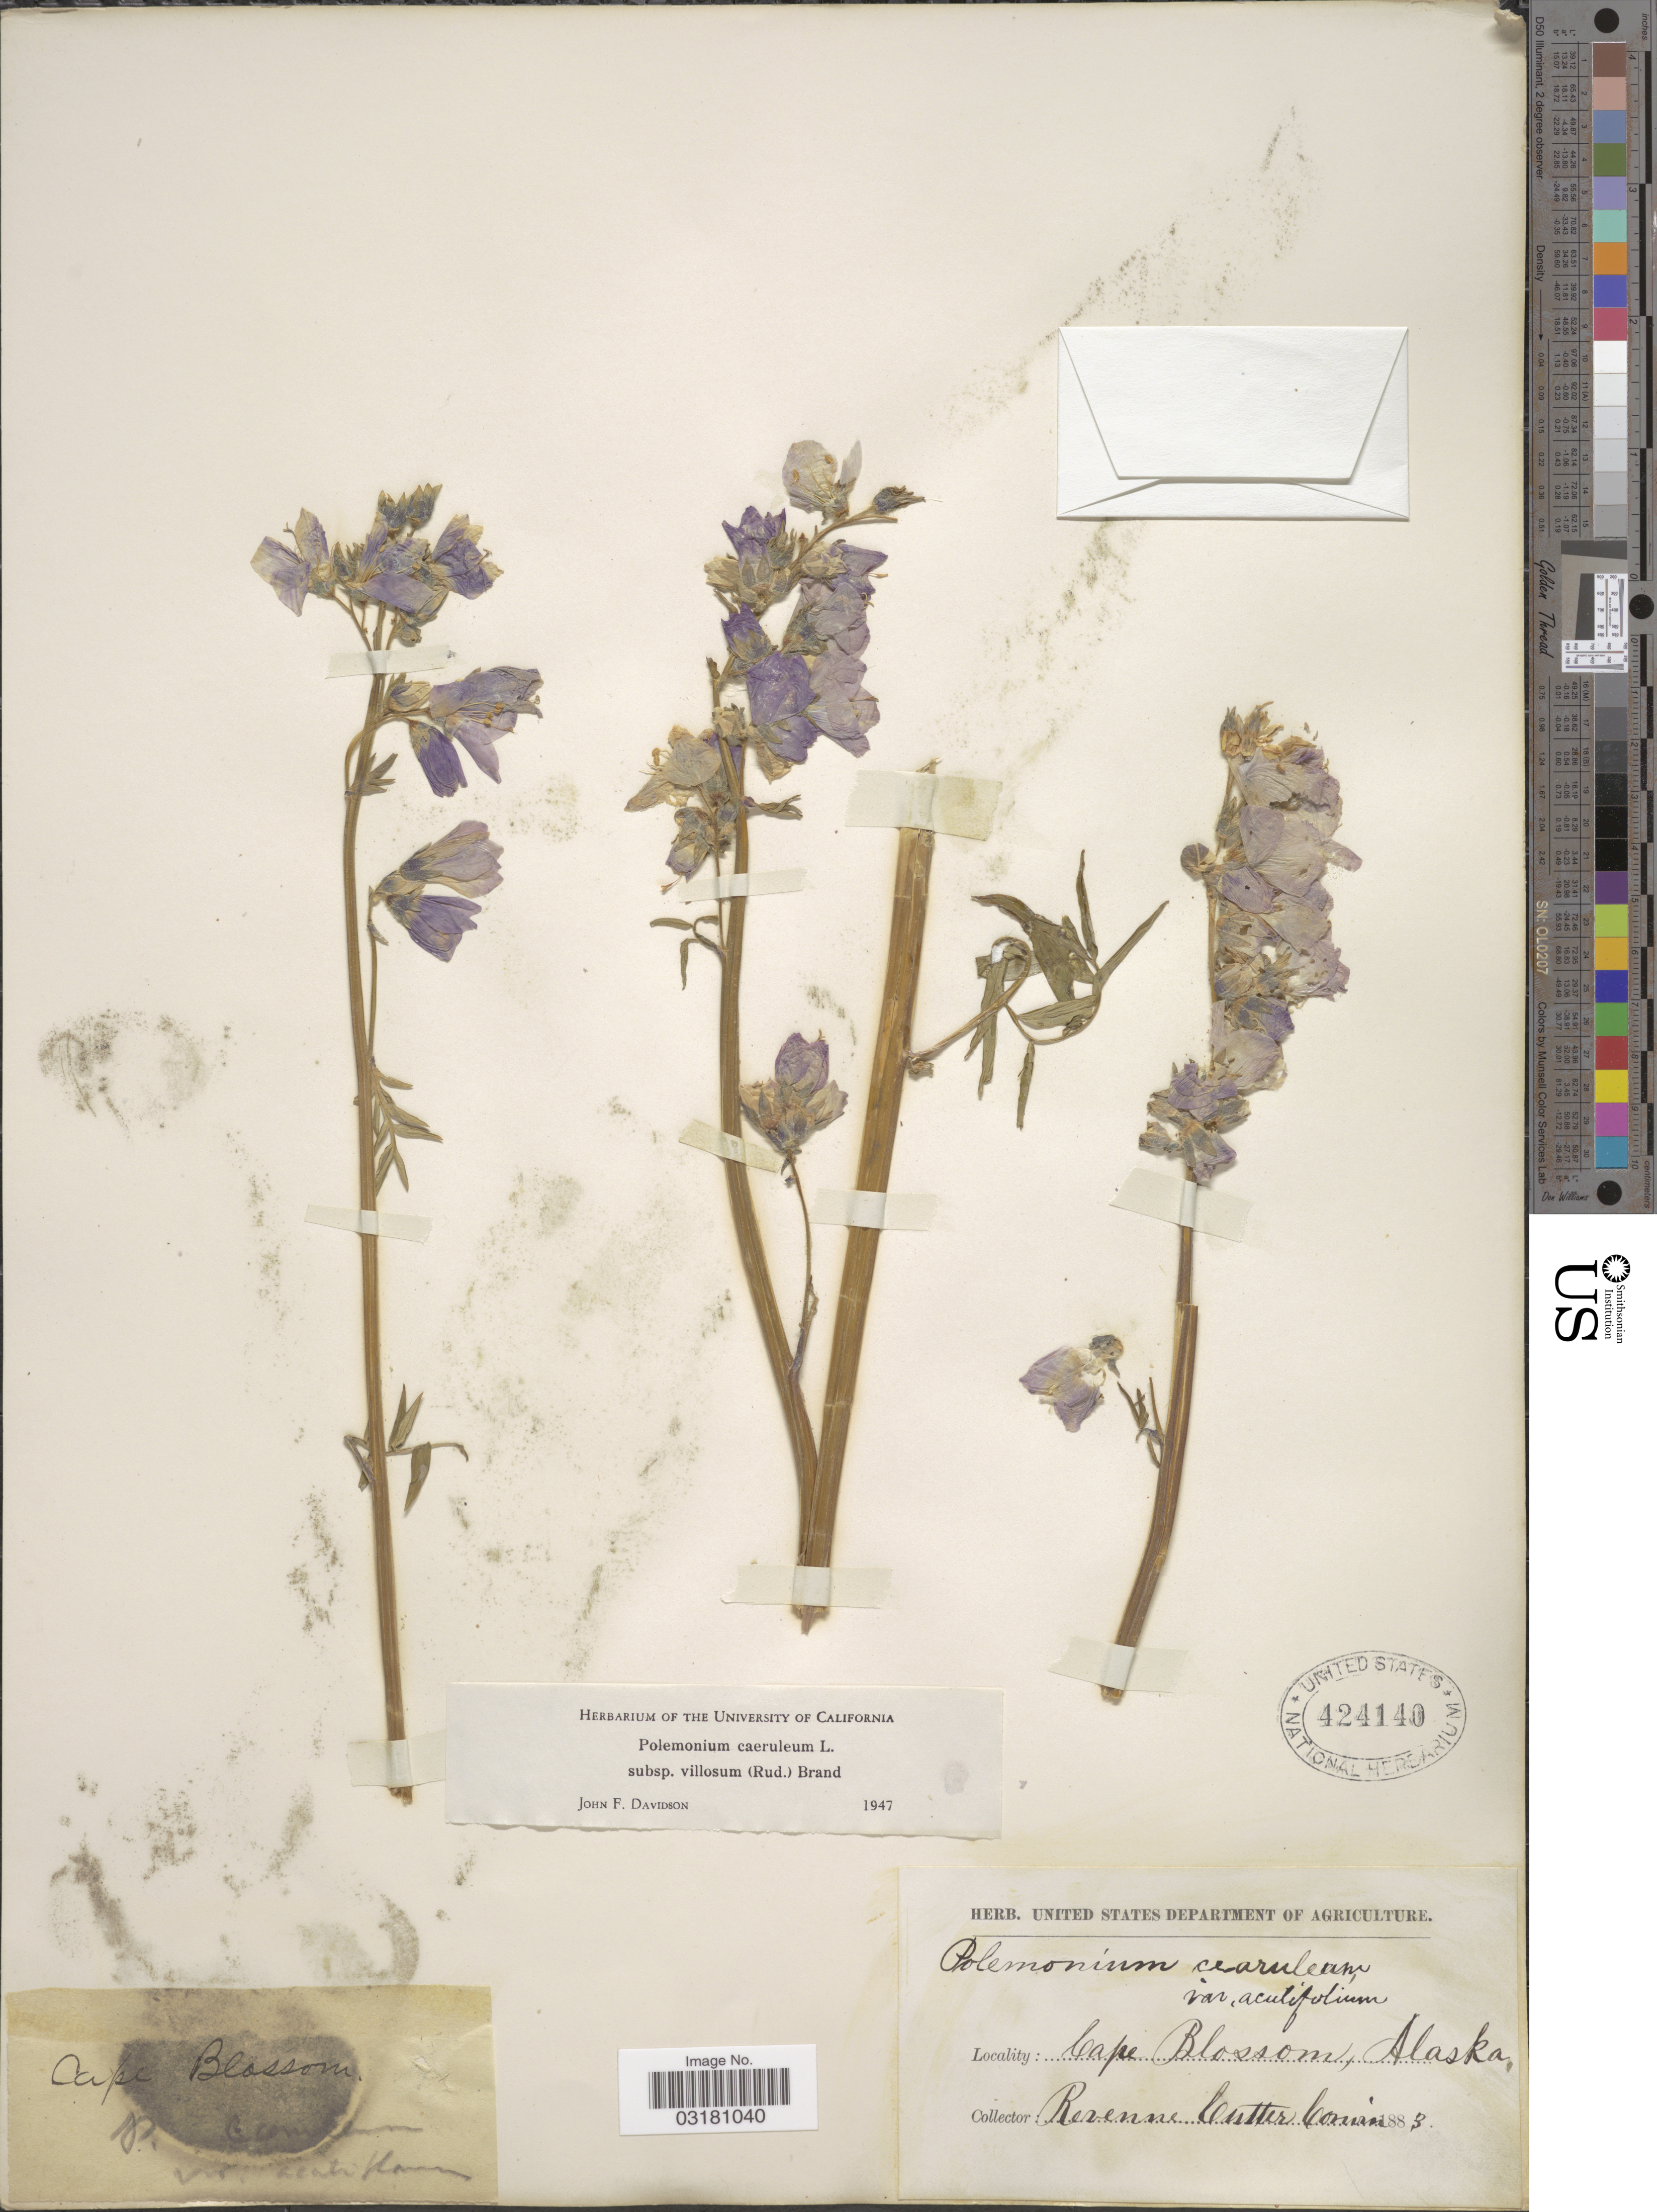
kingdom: Plantae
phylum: Tracheophyta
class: Magnoliopsida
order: Ericales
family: Polemoniaceae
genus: Polemonium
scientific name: Polemonium caeruleum var. villosum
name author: (Rudolph ex Georgi) Brand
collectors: Corwin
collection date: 1883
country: United States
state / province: Alaska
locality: Cape Blossom.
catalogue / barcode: US 424140